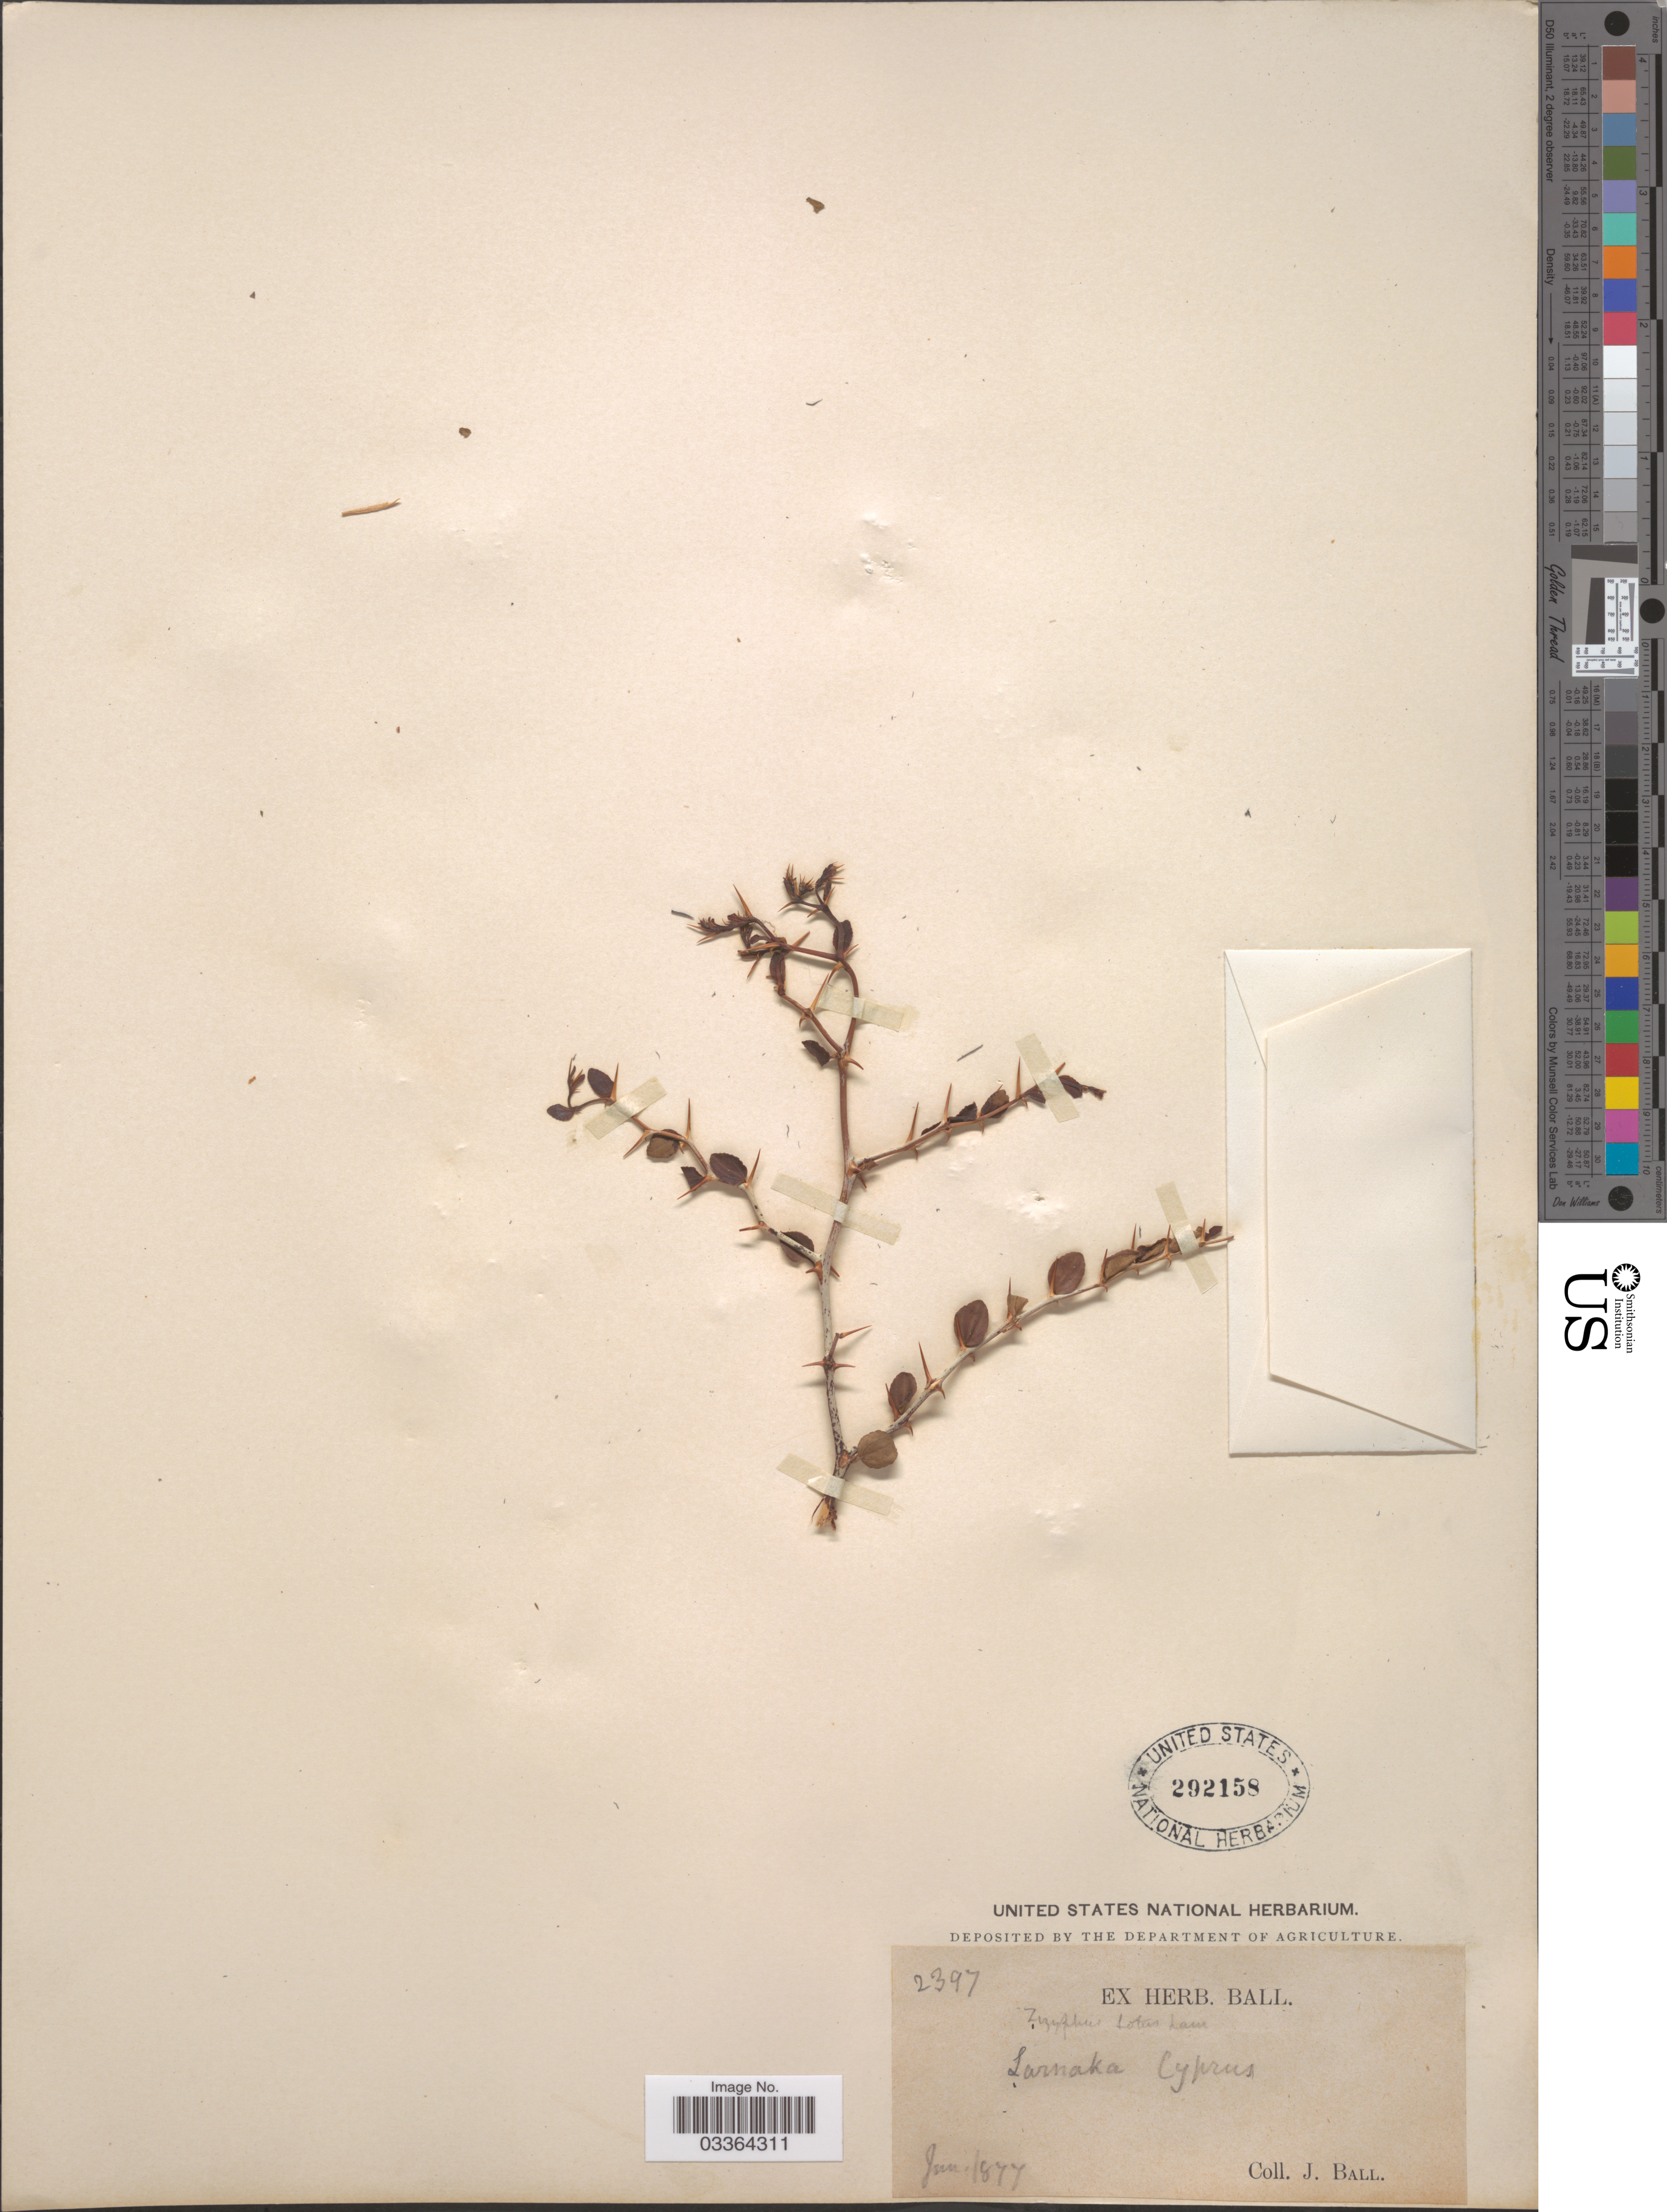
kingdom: Plantae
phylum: Tracheophyta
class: Magnoliopsida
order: Rosales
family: Rhamnaceae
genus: Ziziphus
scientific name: Ziziphus lotus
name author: (L.) Lam.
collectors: J. Ball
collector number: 2397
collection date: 1877-01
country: Cyprus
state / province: Lárnaka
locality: Larnaka.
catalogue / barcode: US 292158